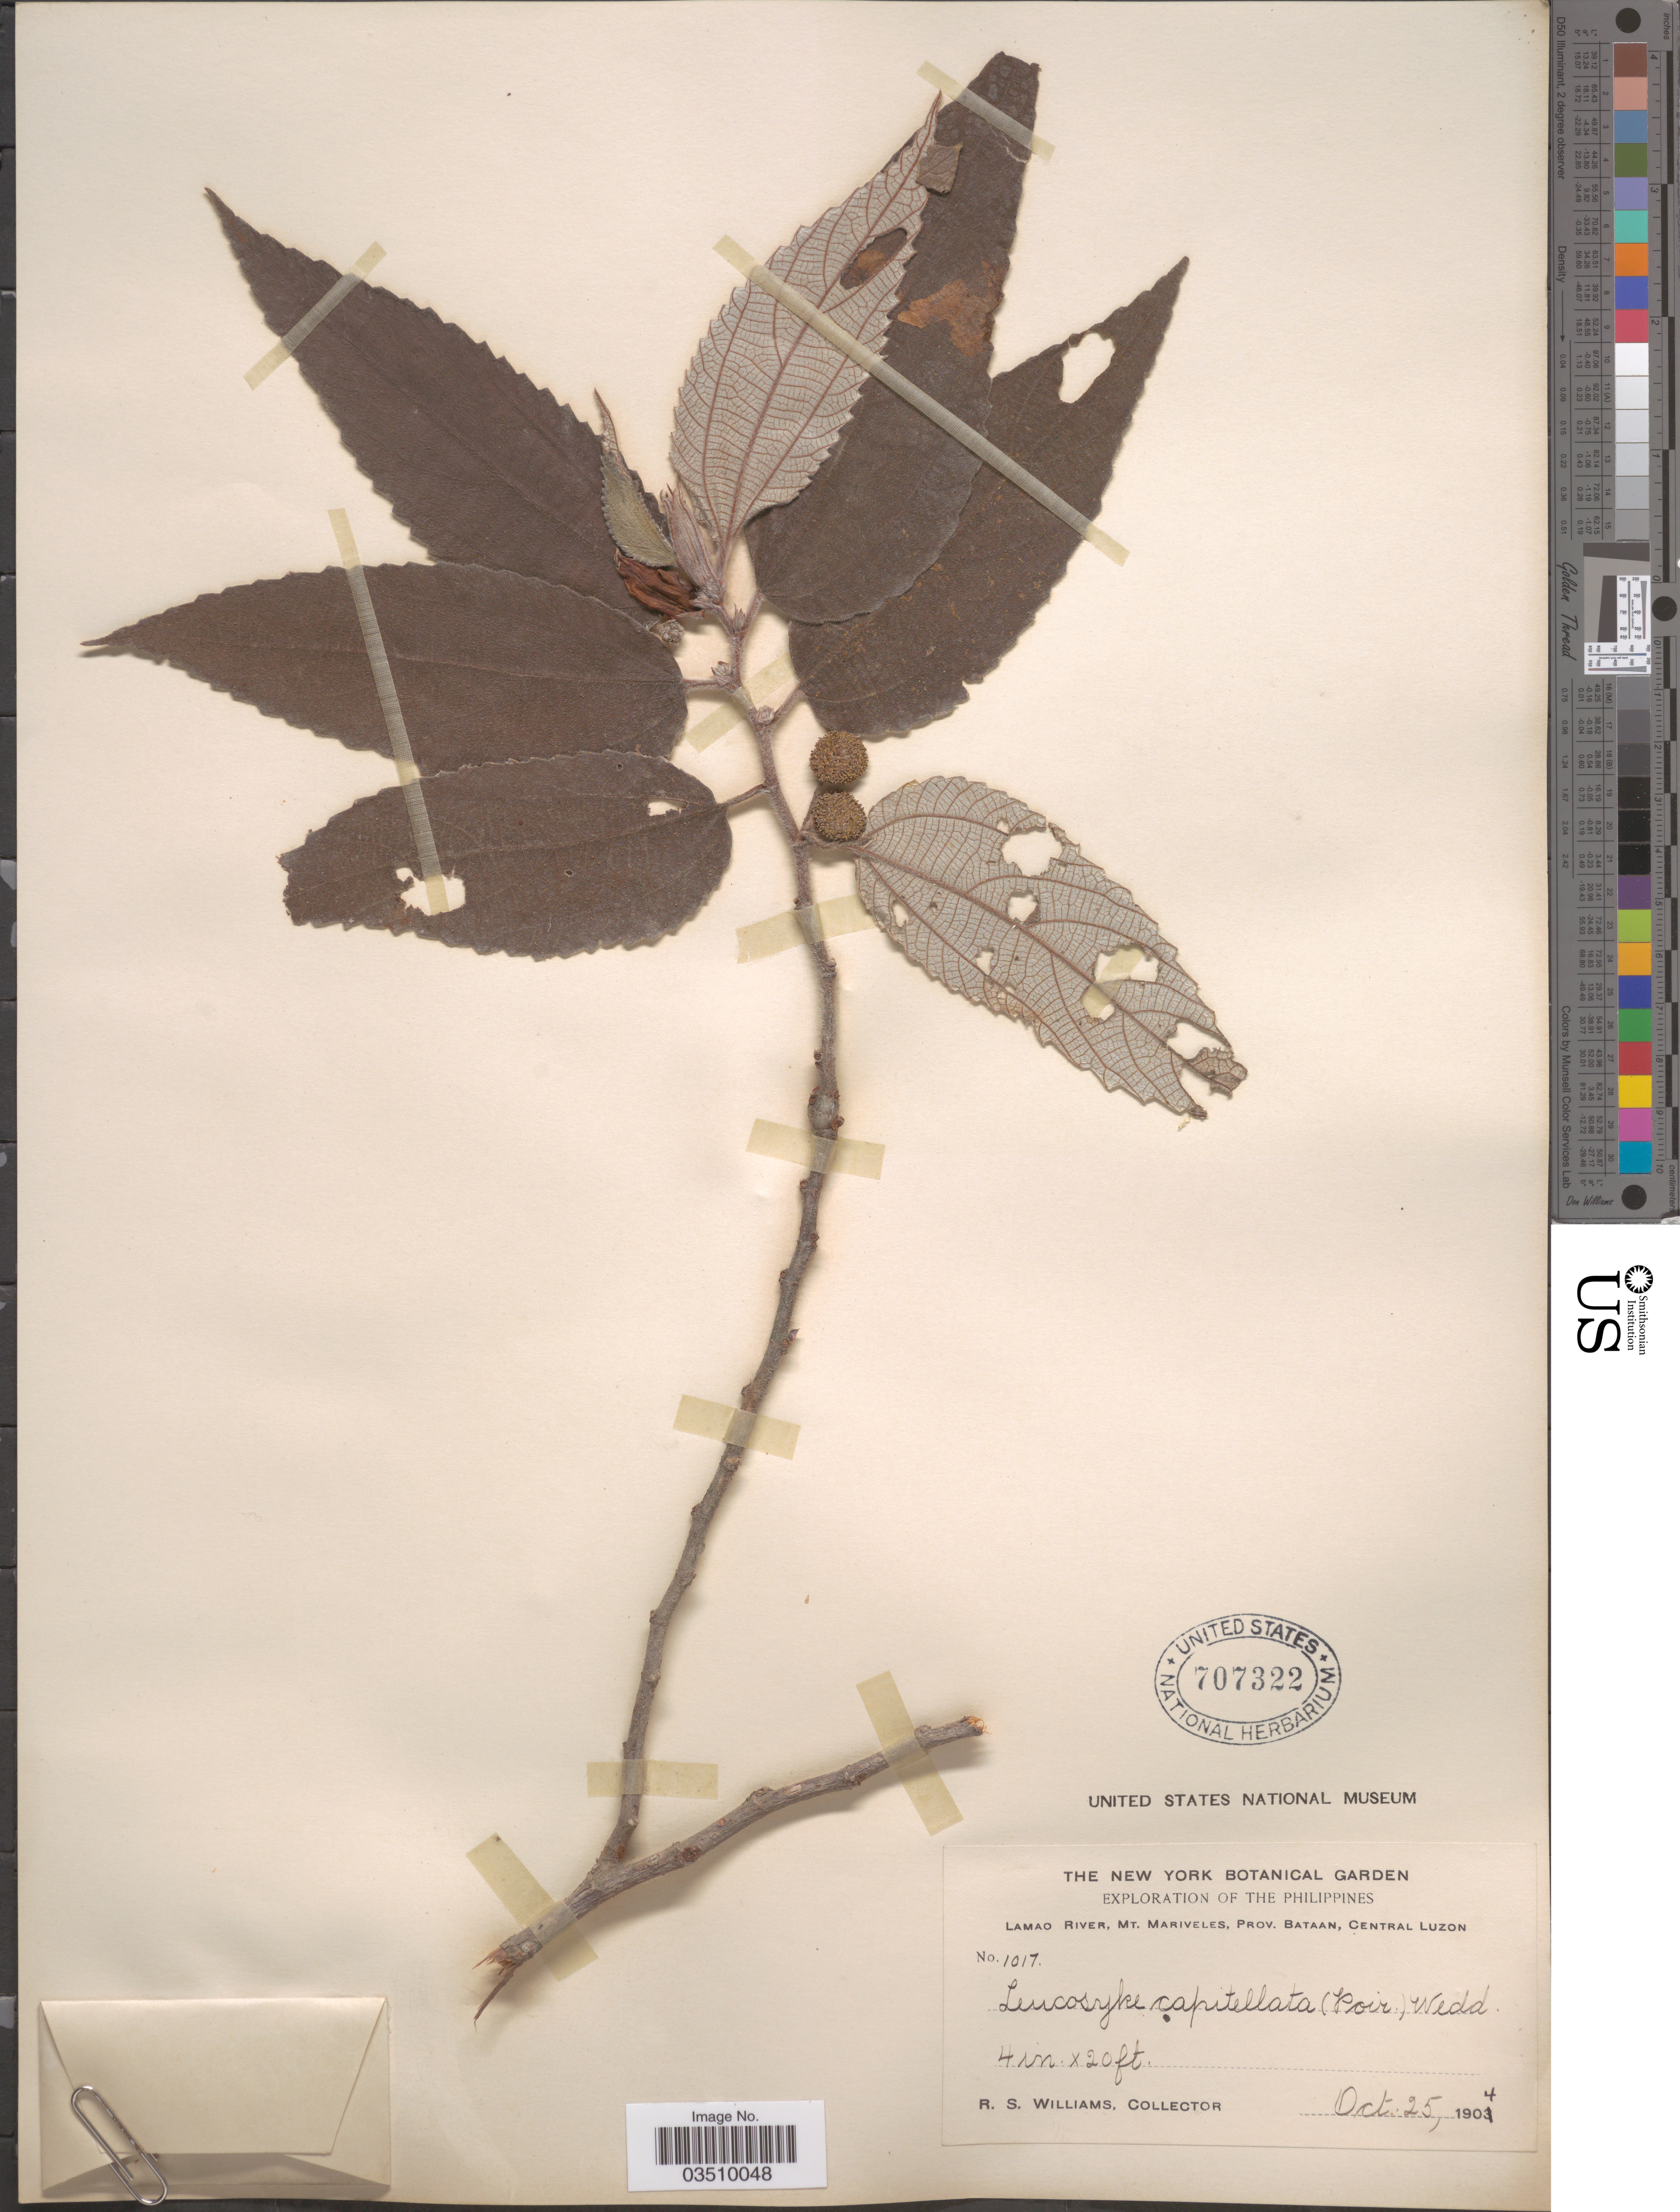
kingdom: Plantae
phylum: Tracheophyta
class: Magnoliopsida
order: Rosales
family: Urticaceae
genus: Leucosyke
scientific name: Leucosyke capitellata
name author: (Poir.) Wedd.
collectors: R. S. Williams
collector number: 1017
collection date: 1904-10-25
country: Philippines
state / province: Central Luzon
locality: Lamao River, Mt. Mariveles, Prov. Bataan.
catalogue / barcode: US 707322